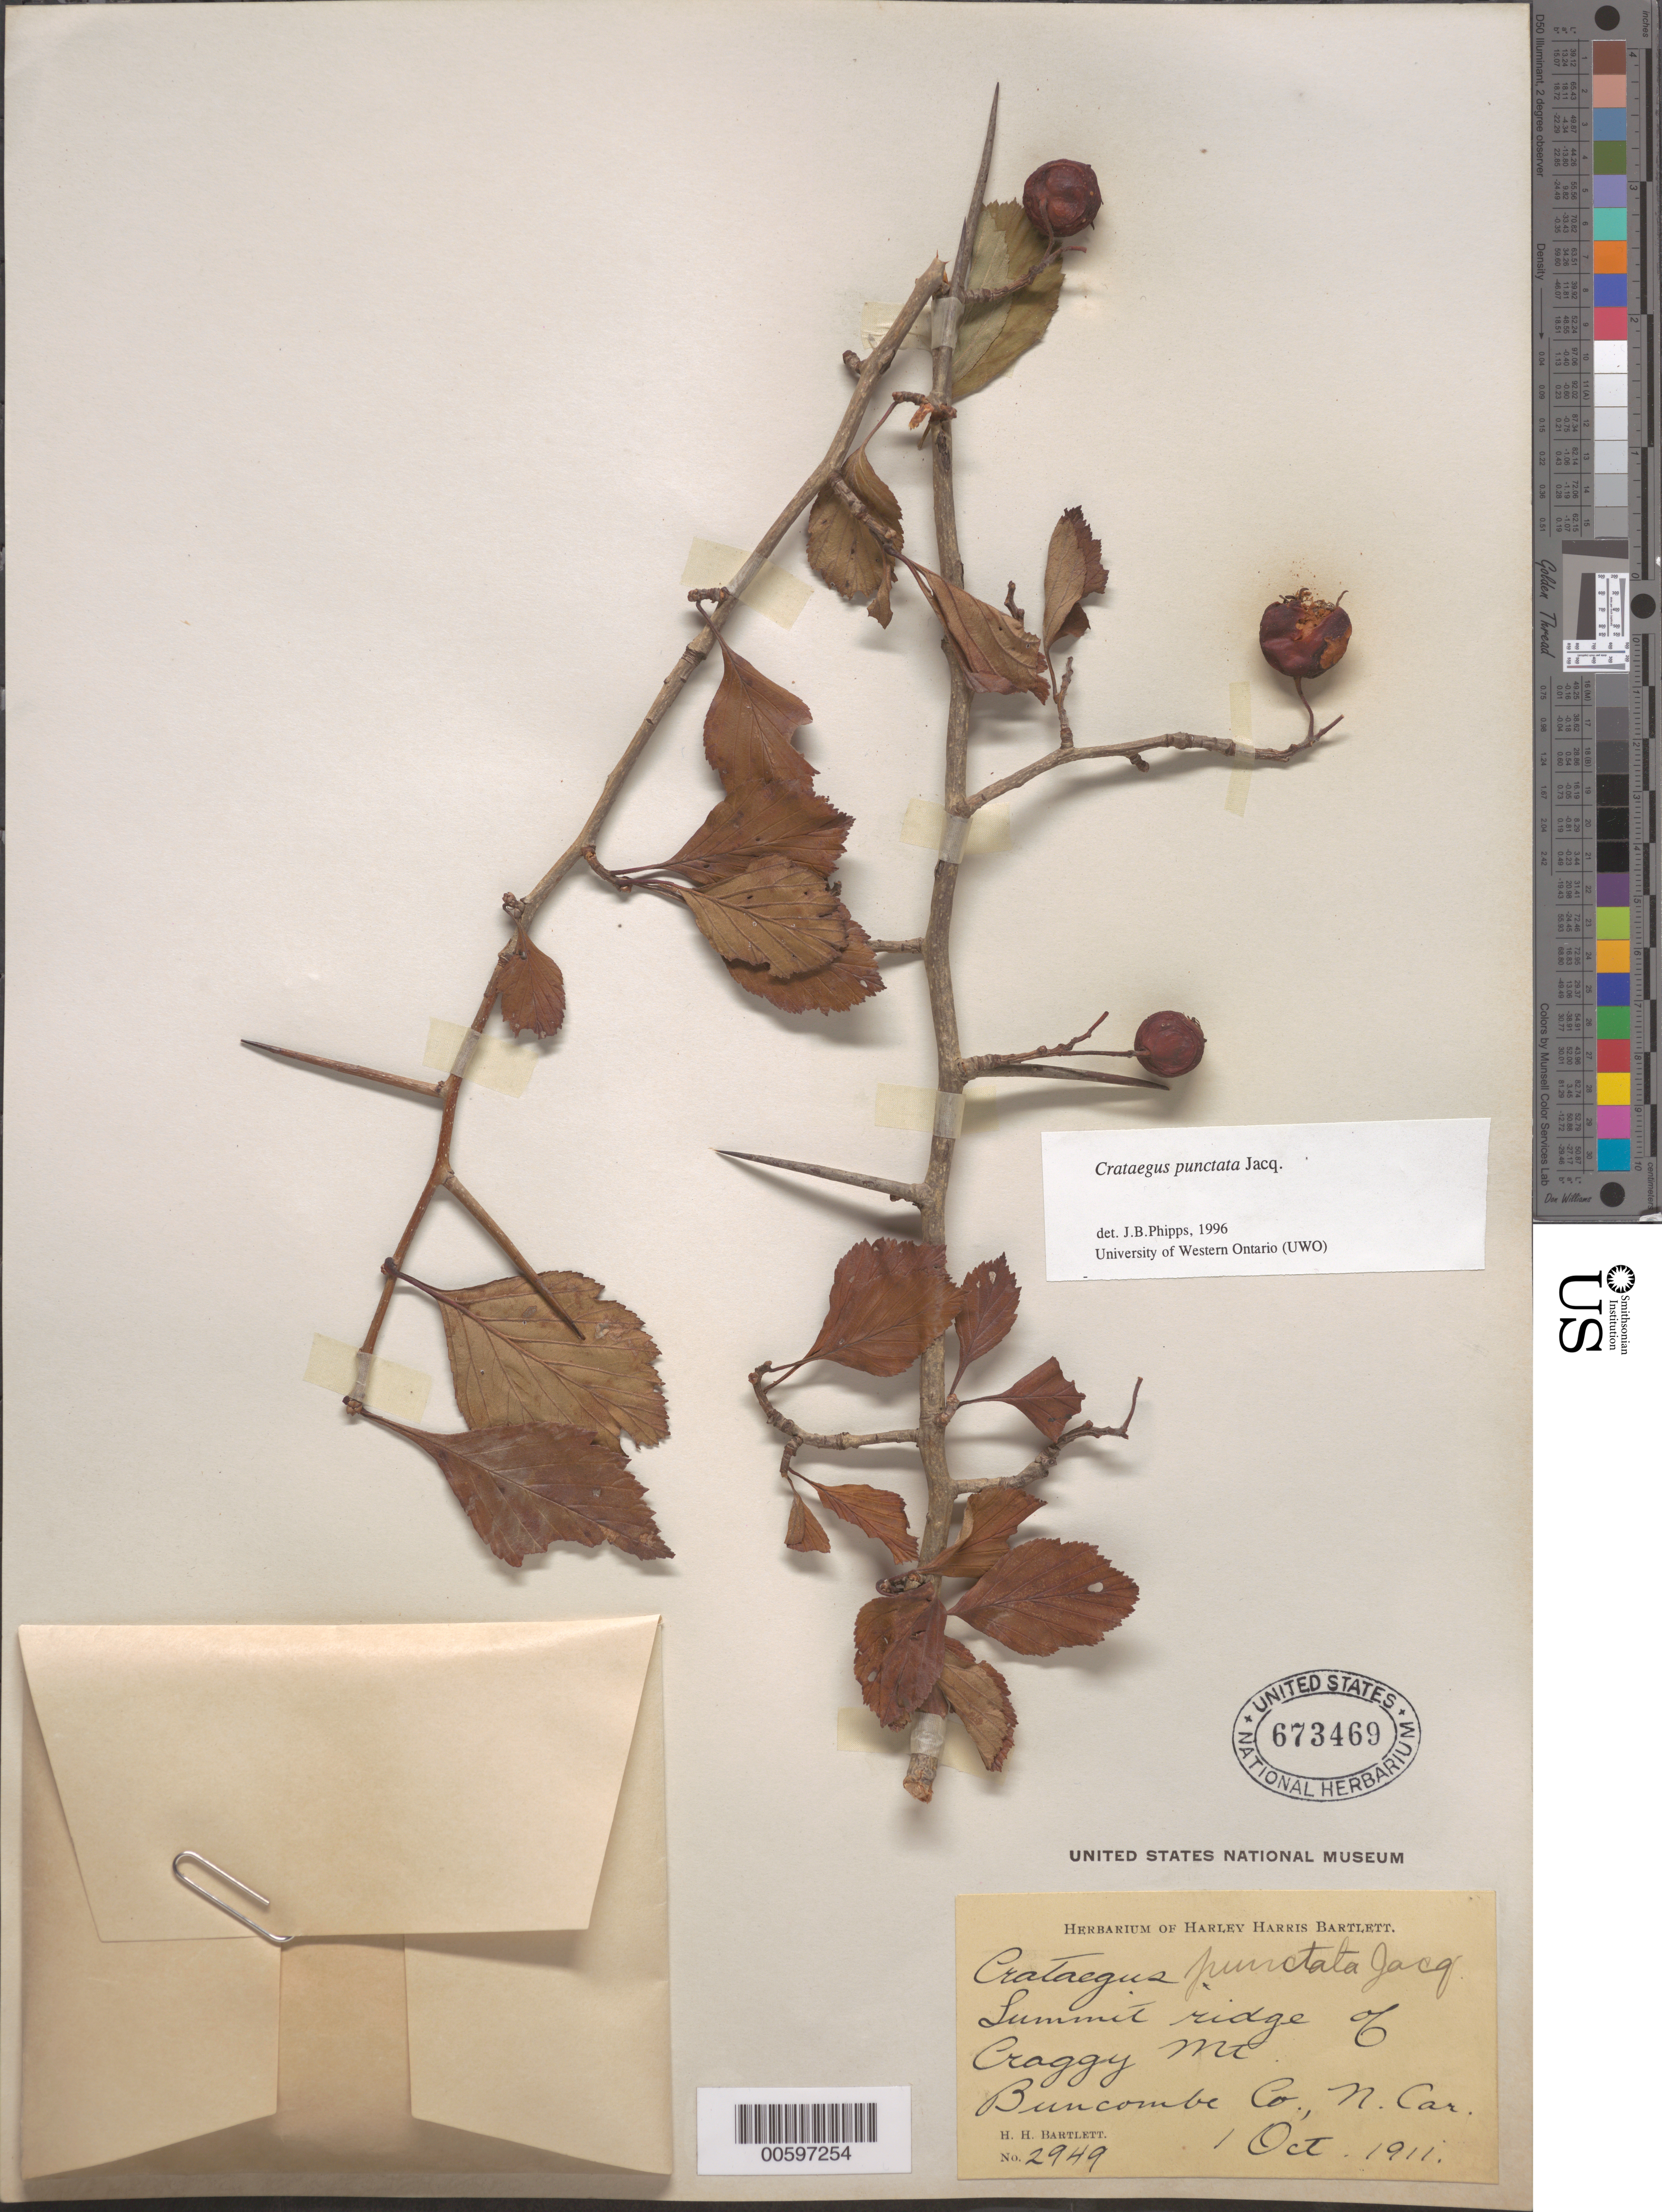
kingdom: Plantae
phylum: Tracheophyta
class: Magnoliopsida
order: Rosales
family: Rosaceae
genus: Crataegus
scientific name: Crataegus punctata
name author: Jacq.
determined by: Phipps, James B., (UWO), University of Western Ontario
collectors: H. H. Bartlett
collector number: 2949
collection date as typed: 01 Oct 1911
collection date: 1911-10-01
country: United States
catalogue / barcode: US 673469